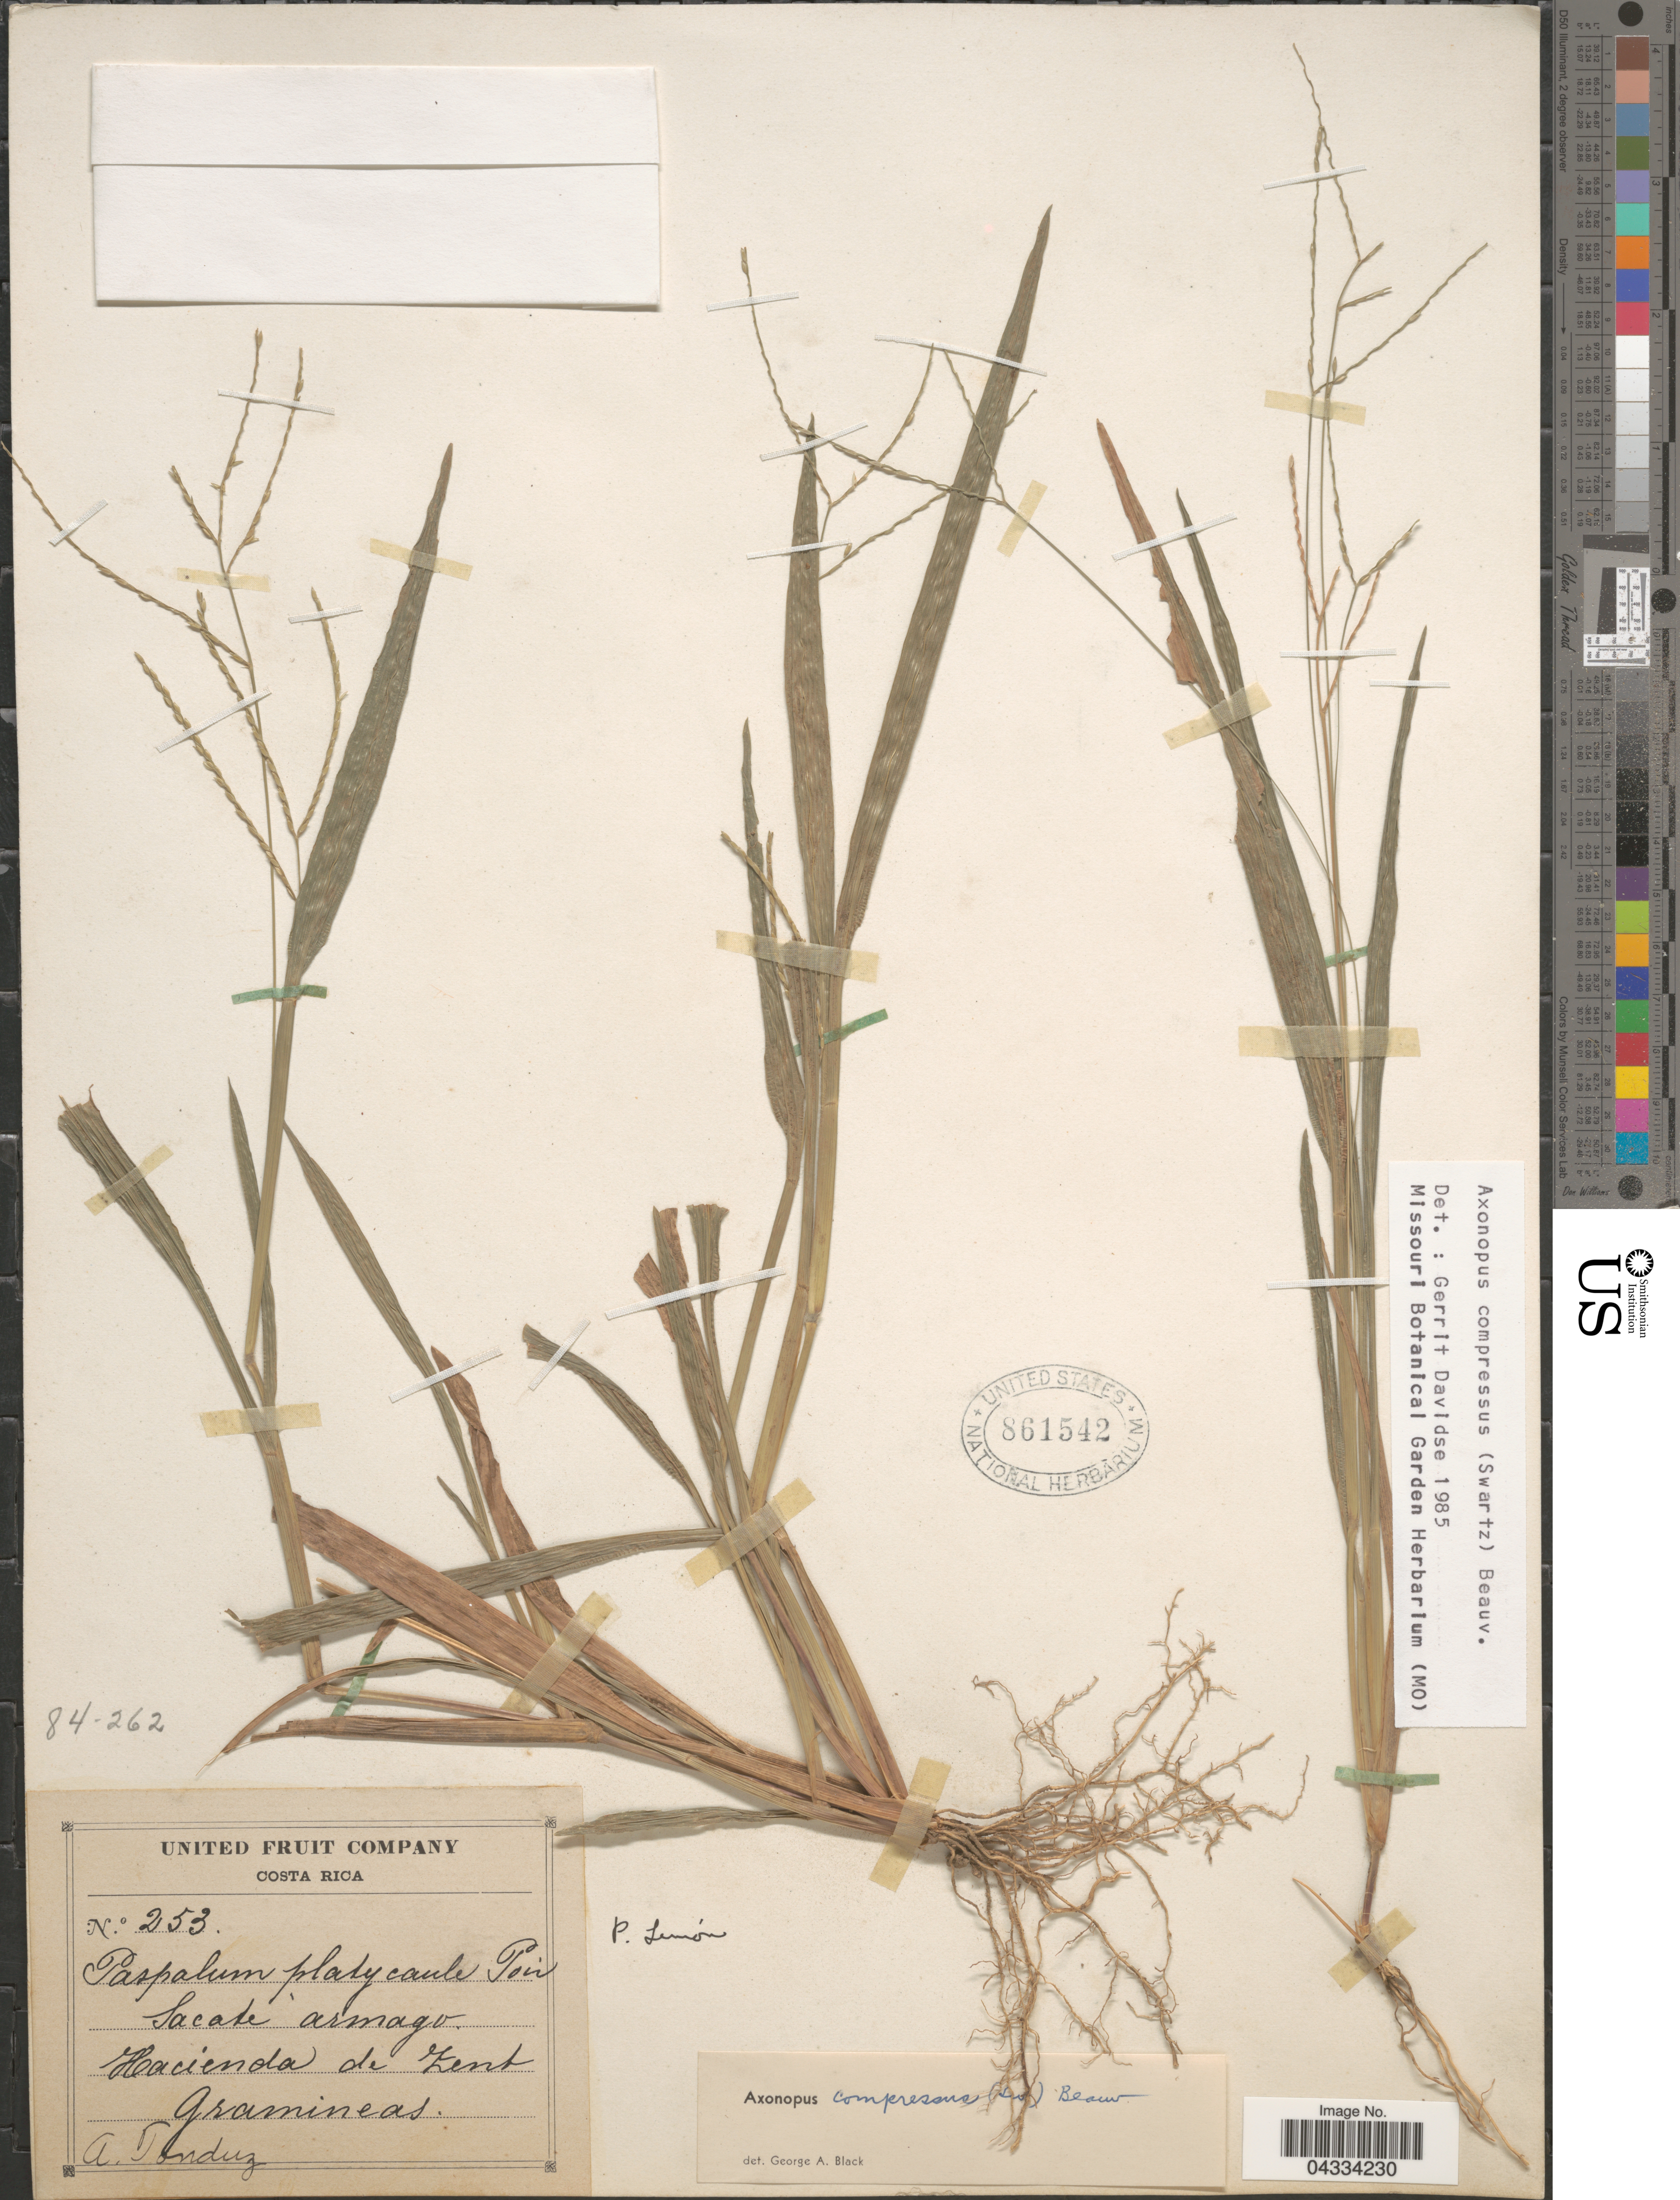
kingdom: Plantae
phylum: Tracheophyta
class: Liliopsida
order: Poales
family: Poaceae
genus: Axonopus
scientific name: Axonopus compressus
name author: (Sw.) P. Beauv.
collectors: A. Tonduz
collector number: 253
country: Costa Rica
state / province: Limón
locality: Hacienda de Zent.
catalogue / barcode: US 861542